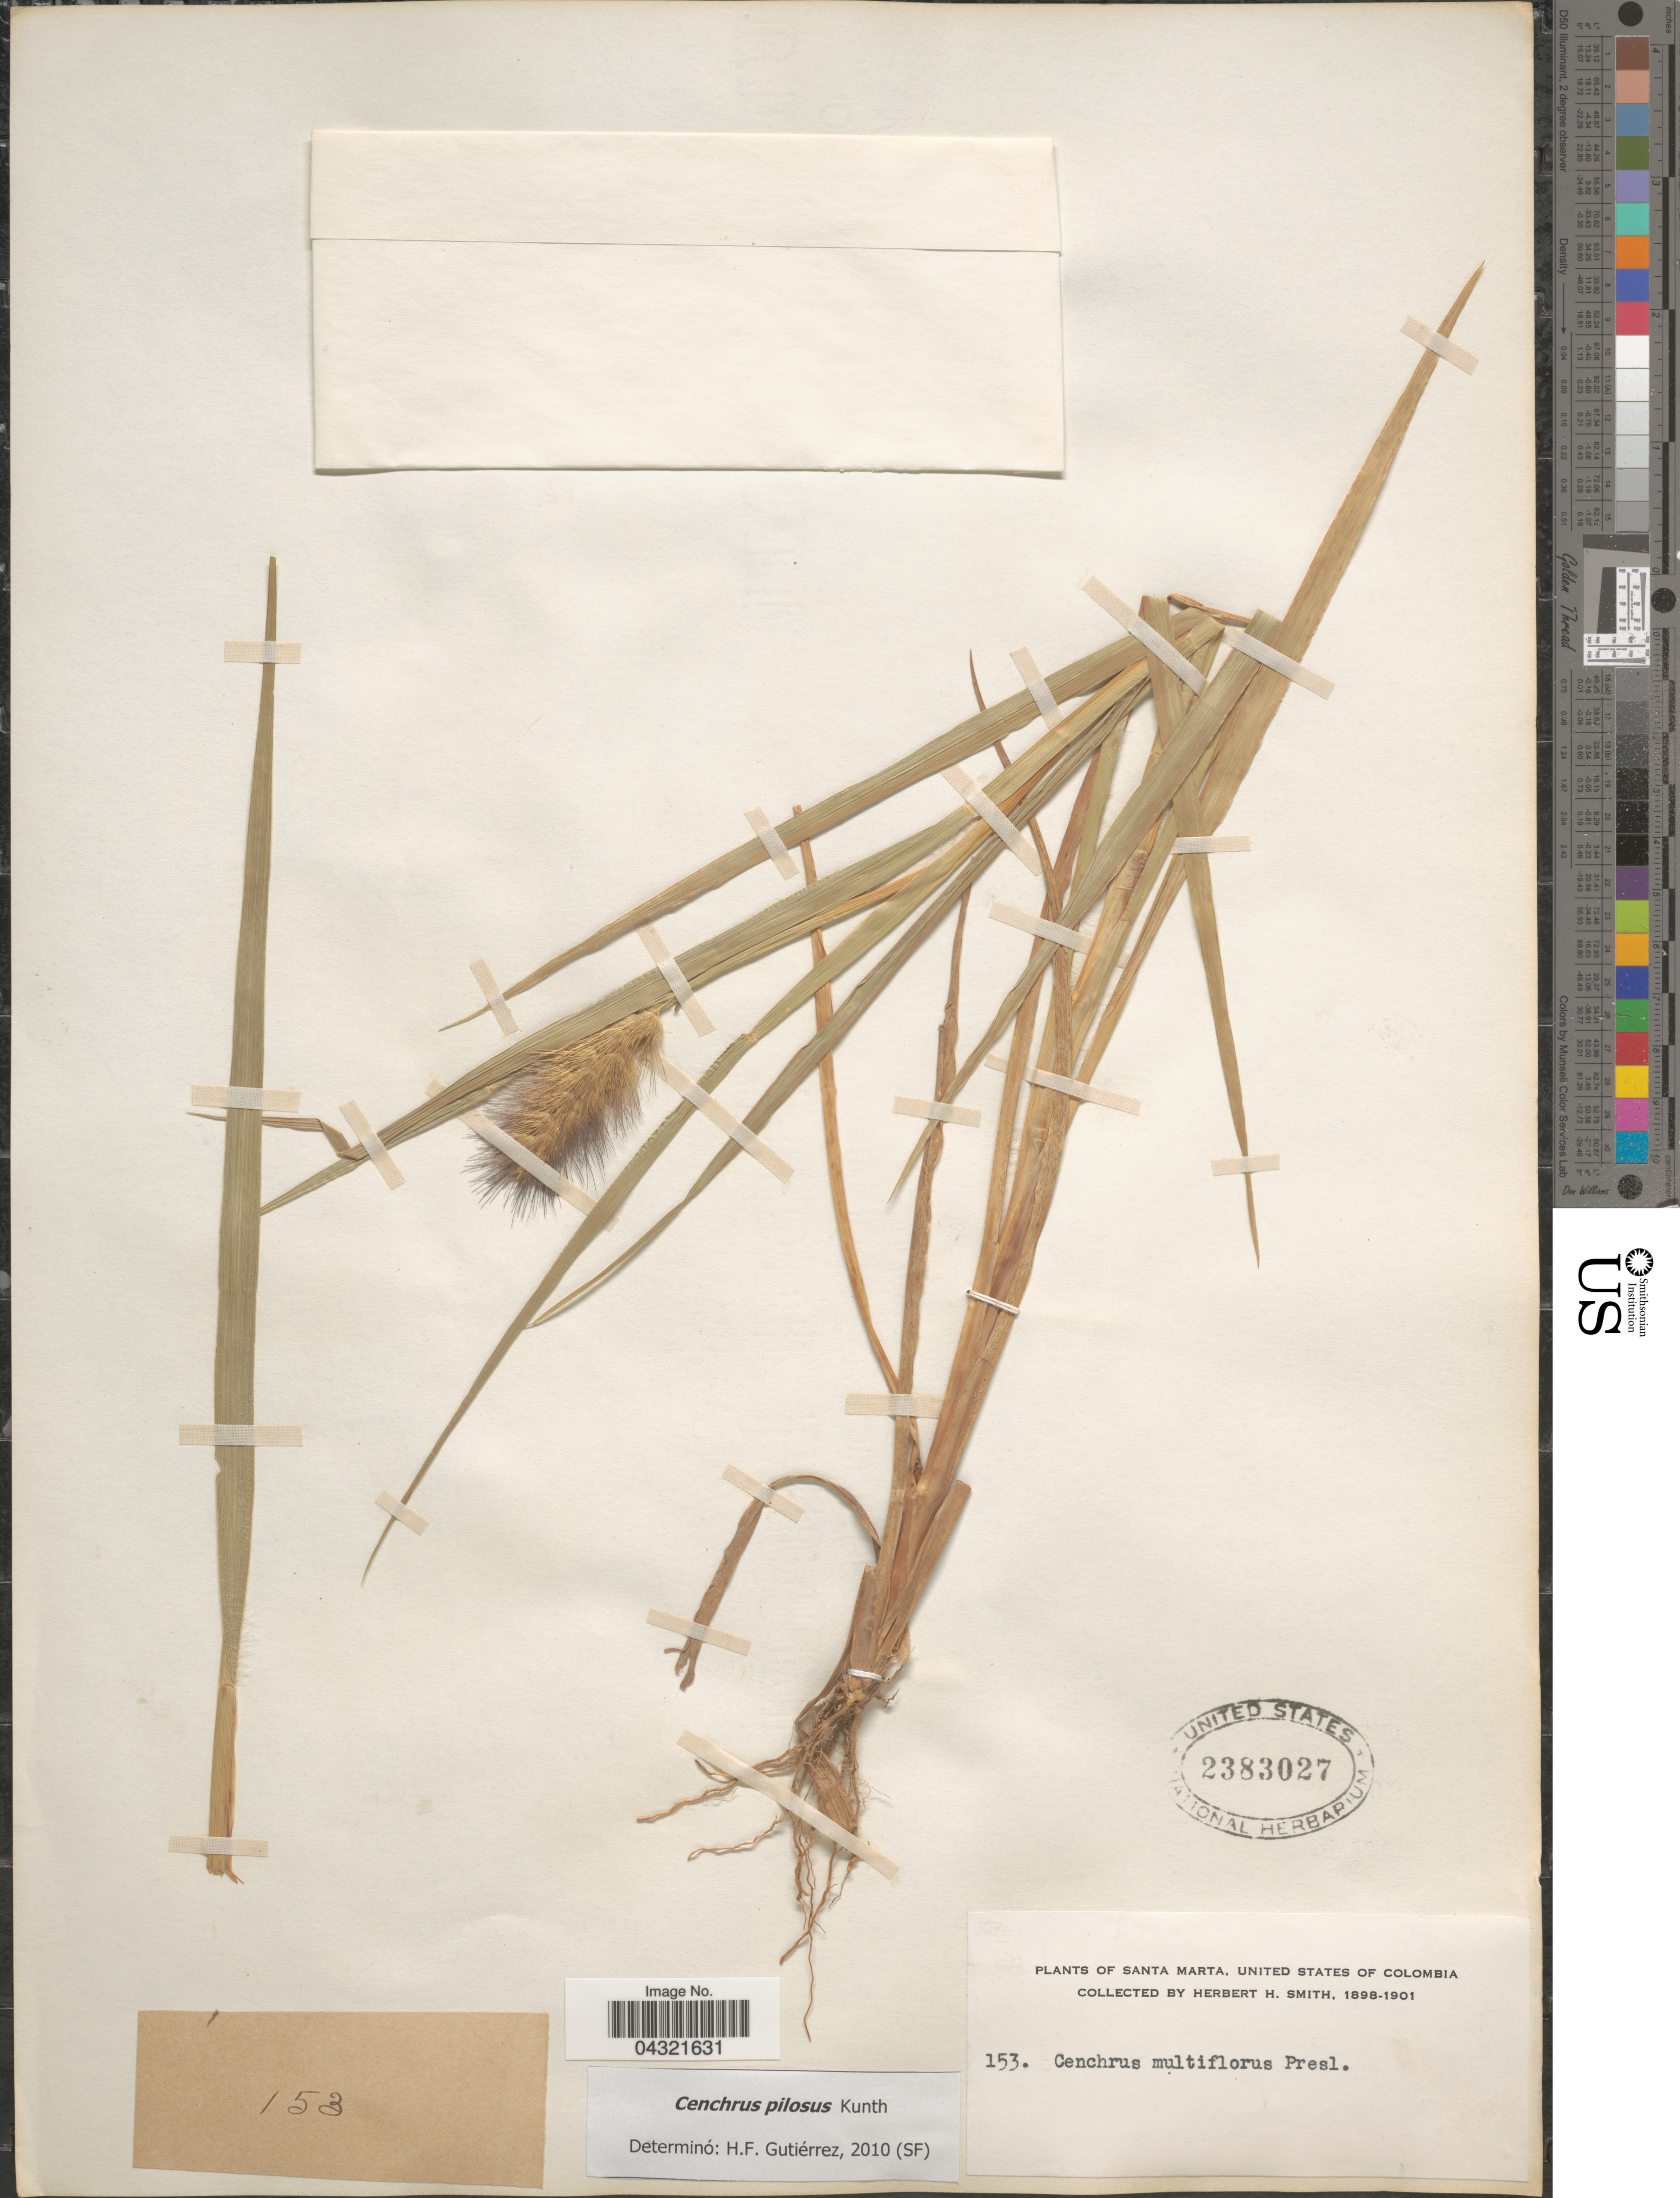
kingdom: Plantae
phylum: Tracheophyta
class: Liliopsida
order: Poales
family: Poaceae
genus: Cenchrus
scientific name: Cenchrus pilosus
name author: Kunth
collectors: Herbert H. Smith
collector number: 153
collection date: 1898/1901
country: Colombia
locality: Santa Marta, United States of Colombia.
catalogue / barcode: US 2383027